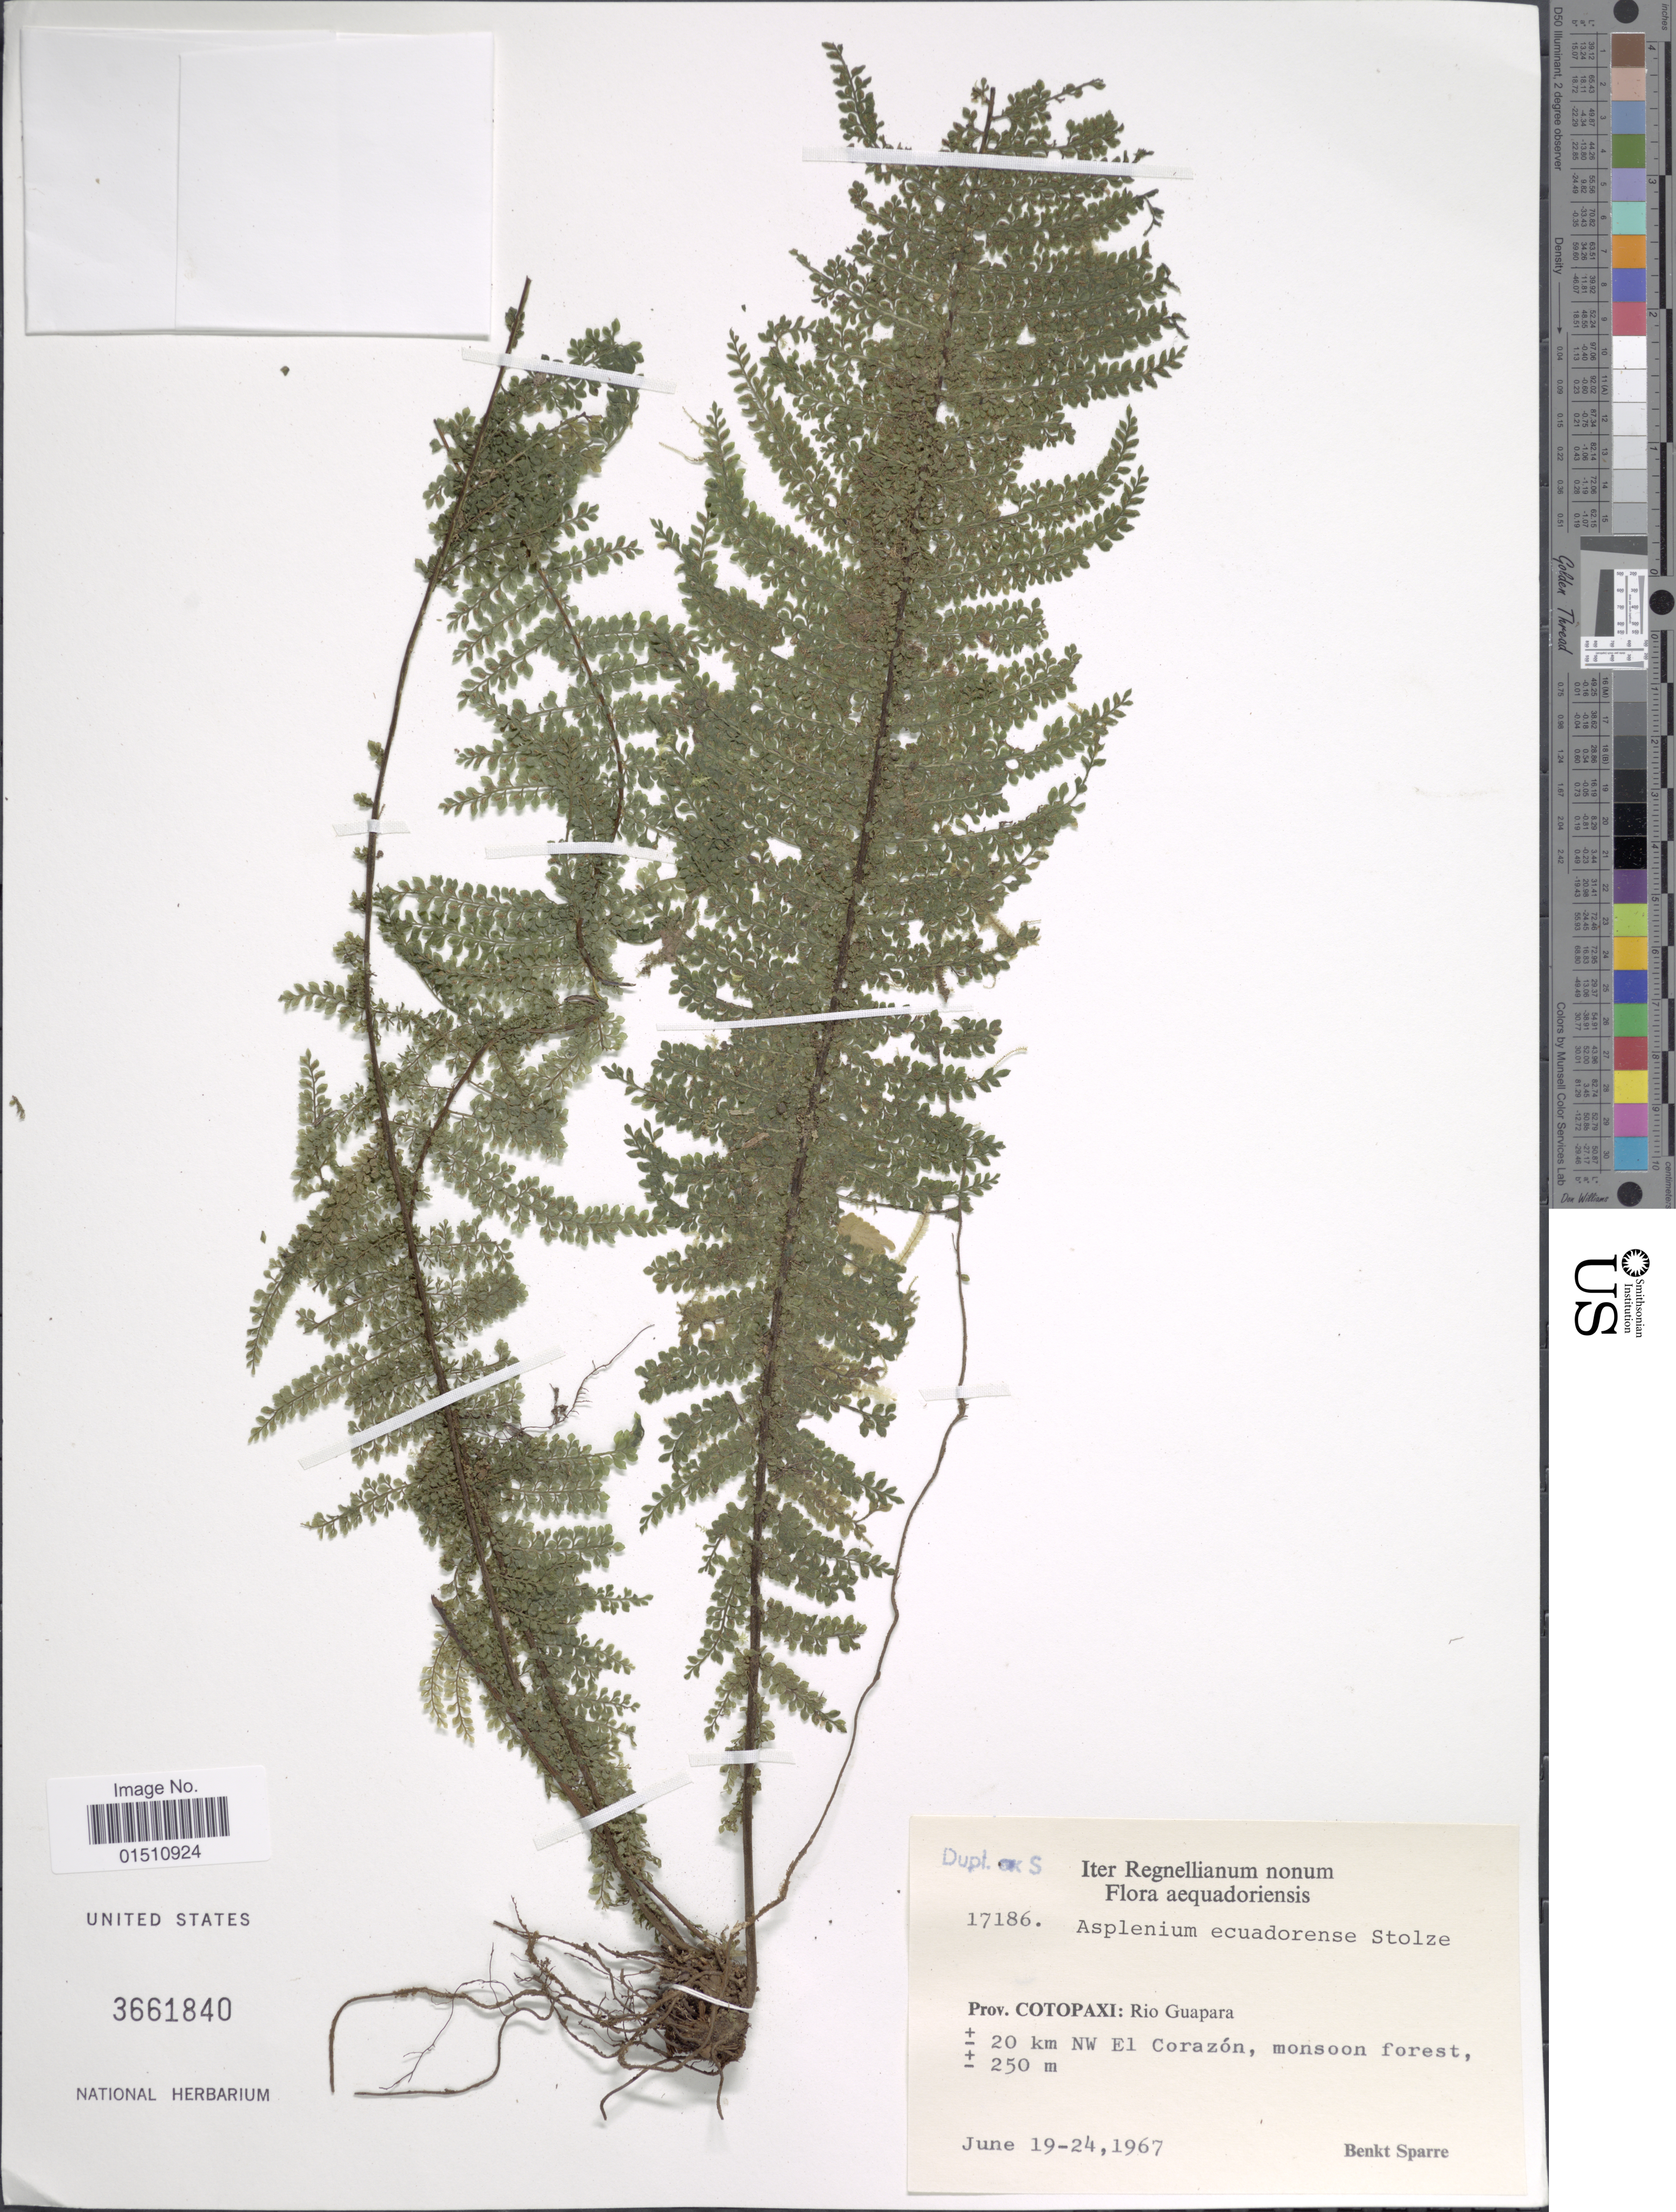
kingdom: Plantae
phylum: Tracheophyta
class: Polypodiopsida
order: Polypodiales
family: Aspleniaceae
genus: Asplenium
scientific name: Asplenium ecuadorense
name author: Stolze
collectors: B. Sparre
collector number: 17186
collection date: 1967-06-19/1967-06-24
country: Ecuador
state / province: Cotopaxi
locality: Ecuador, Rio Guapara, ± 20 km NW El Corazón. Aequadoriensis.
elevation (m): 250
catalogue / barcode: US 3661840